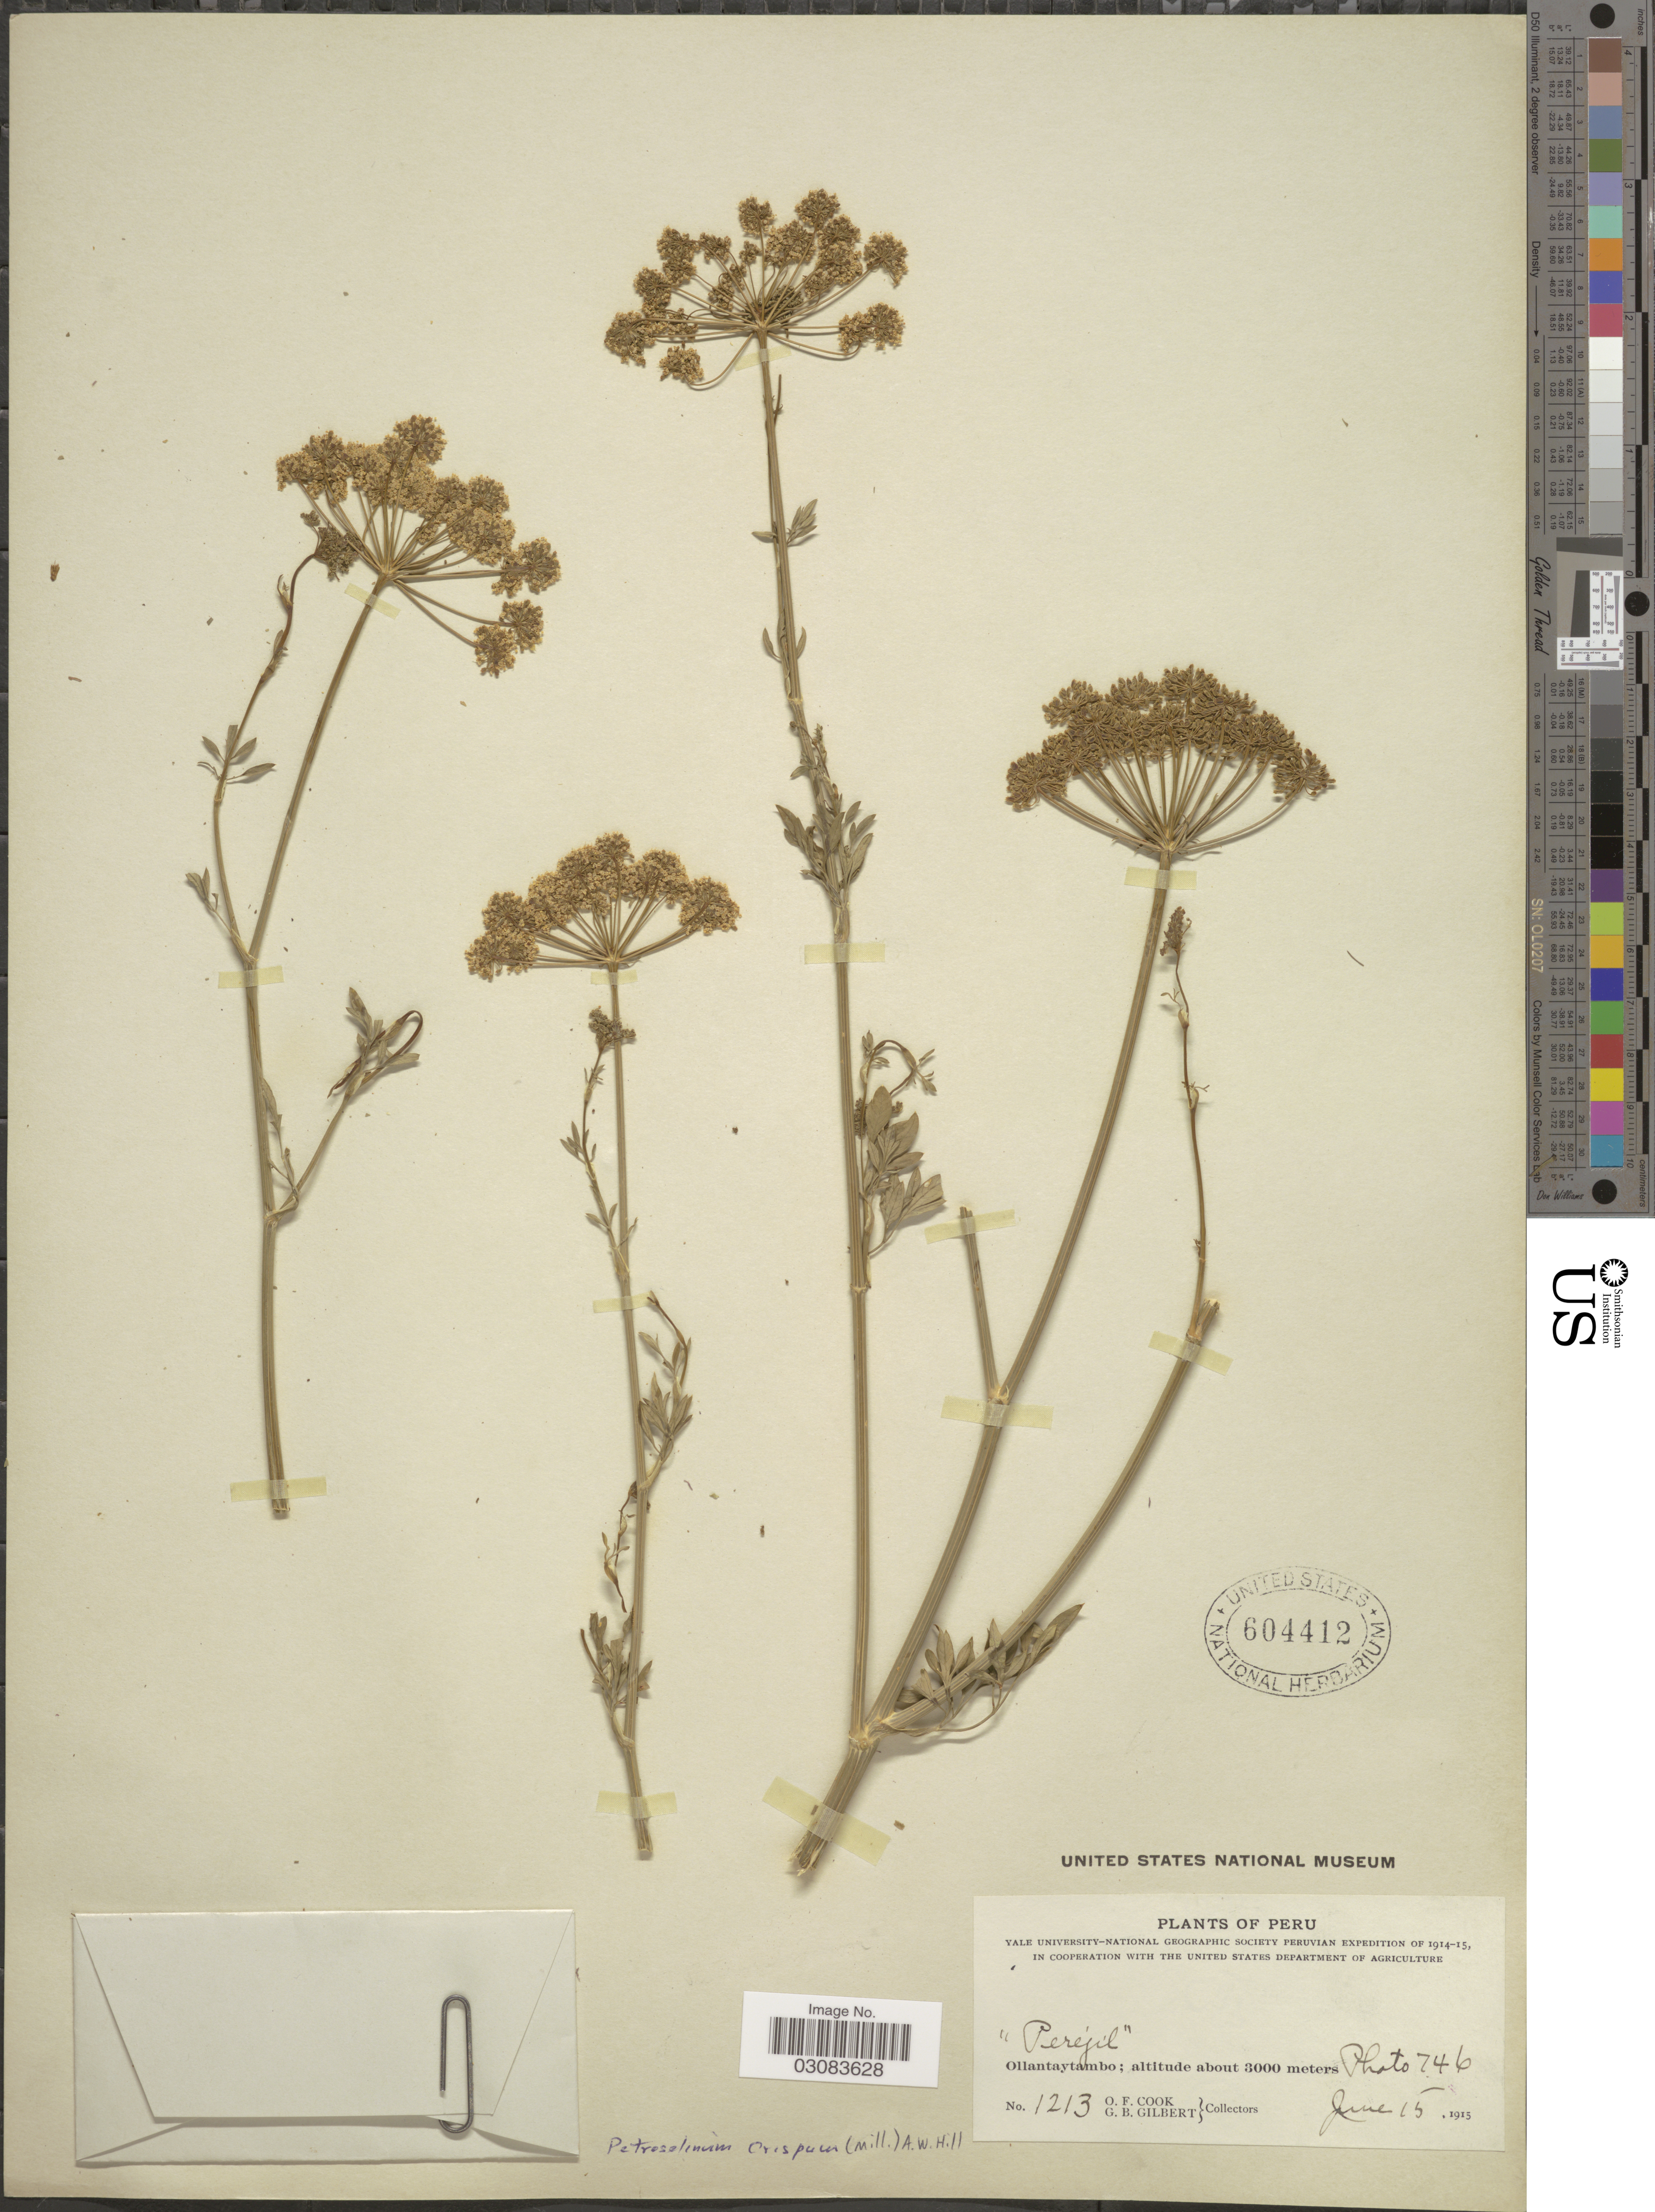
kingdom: Plantae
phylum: Tracheophyta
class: Magnoliopsida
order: Apiales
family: Apiaceae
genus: Petroselinum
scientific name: Petroselinum crispum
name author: (Mill.) Fuss.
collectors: O. F. Cook & G. B. Gilbert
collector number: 1213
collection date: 1915-06-15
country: Peru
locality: Ollantaytambo.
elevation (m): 3000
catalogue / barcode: US 604412